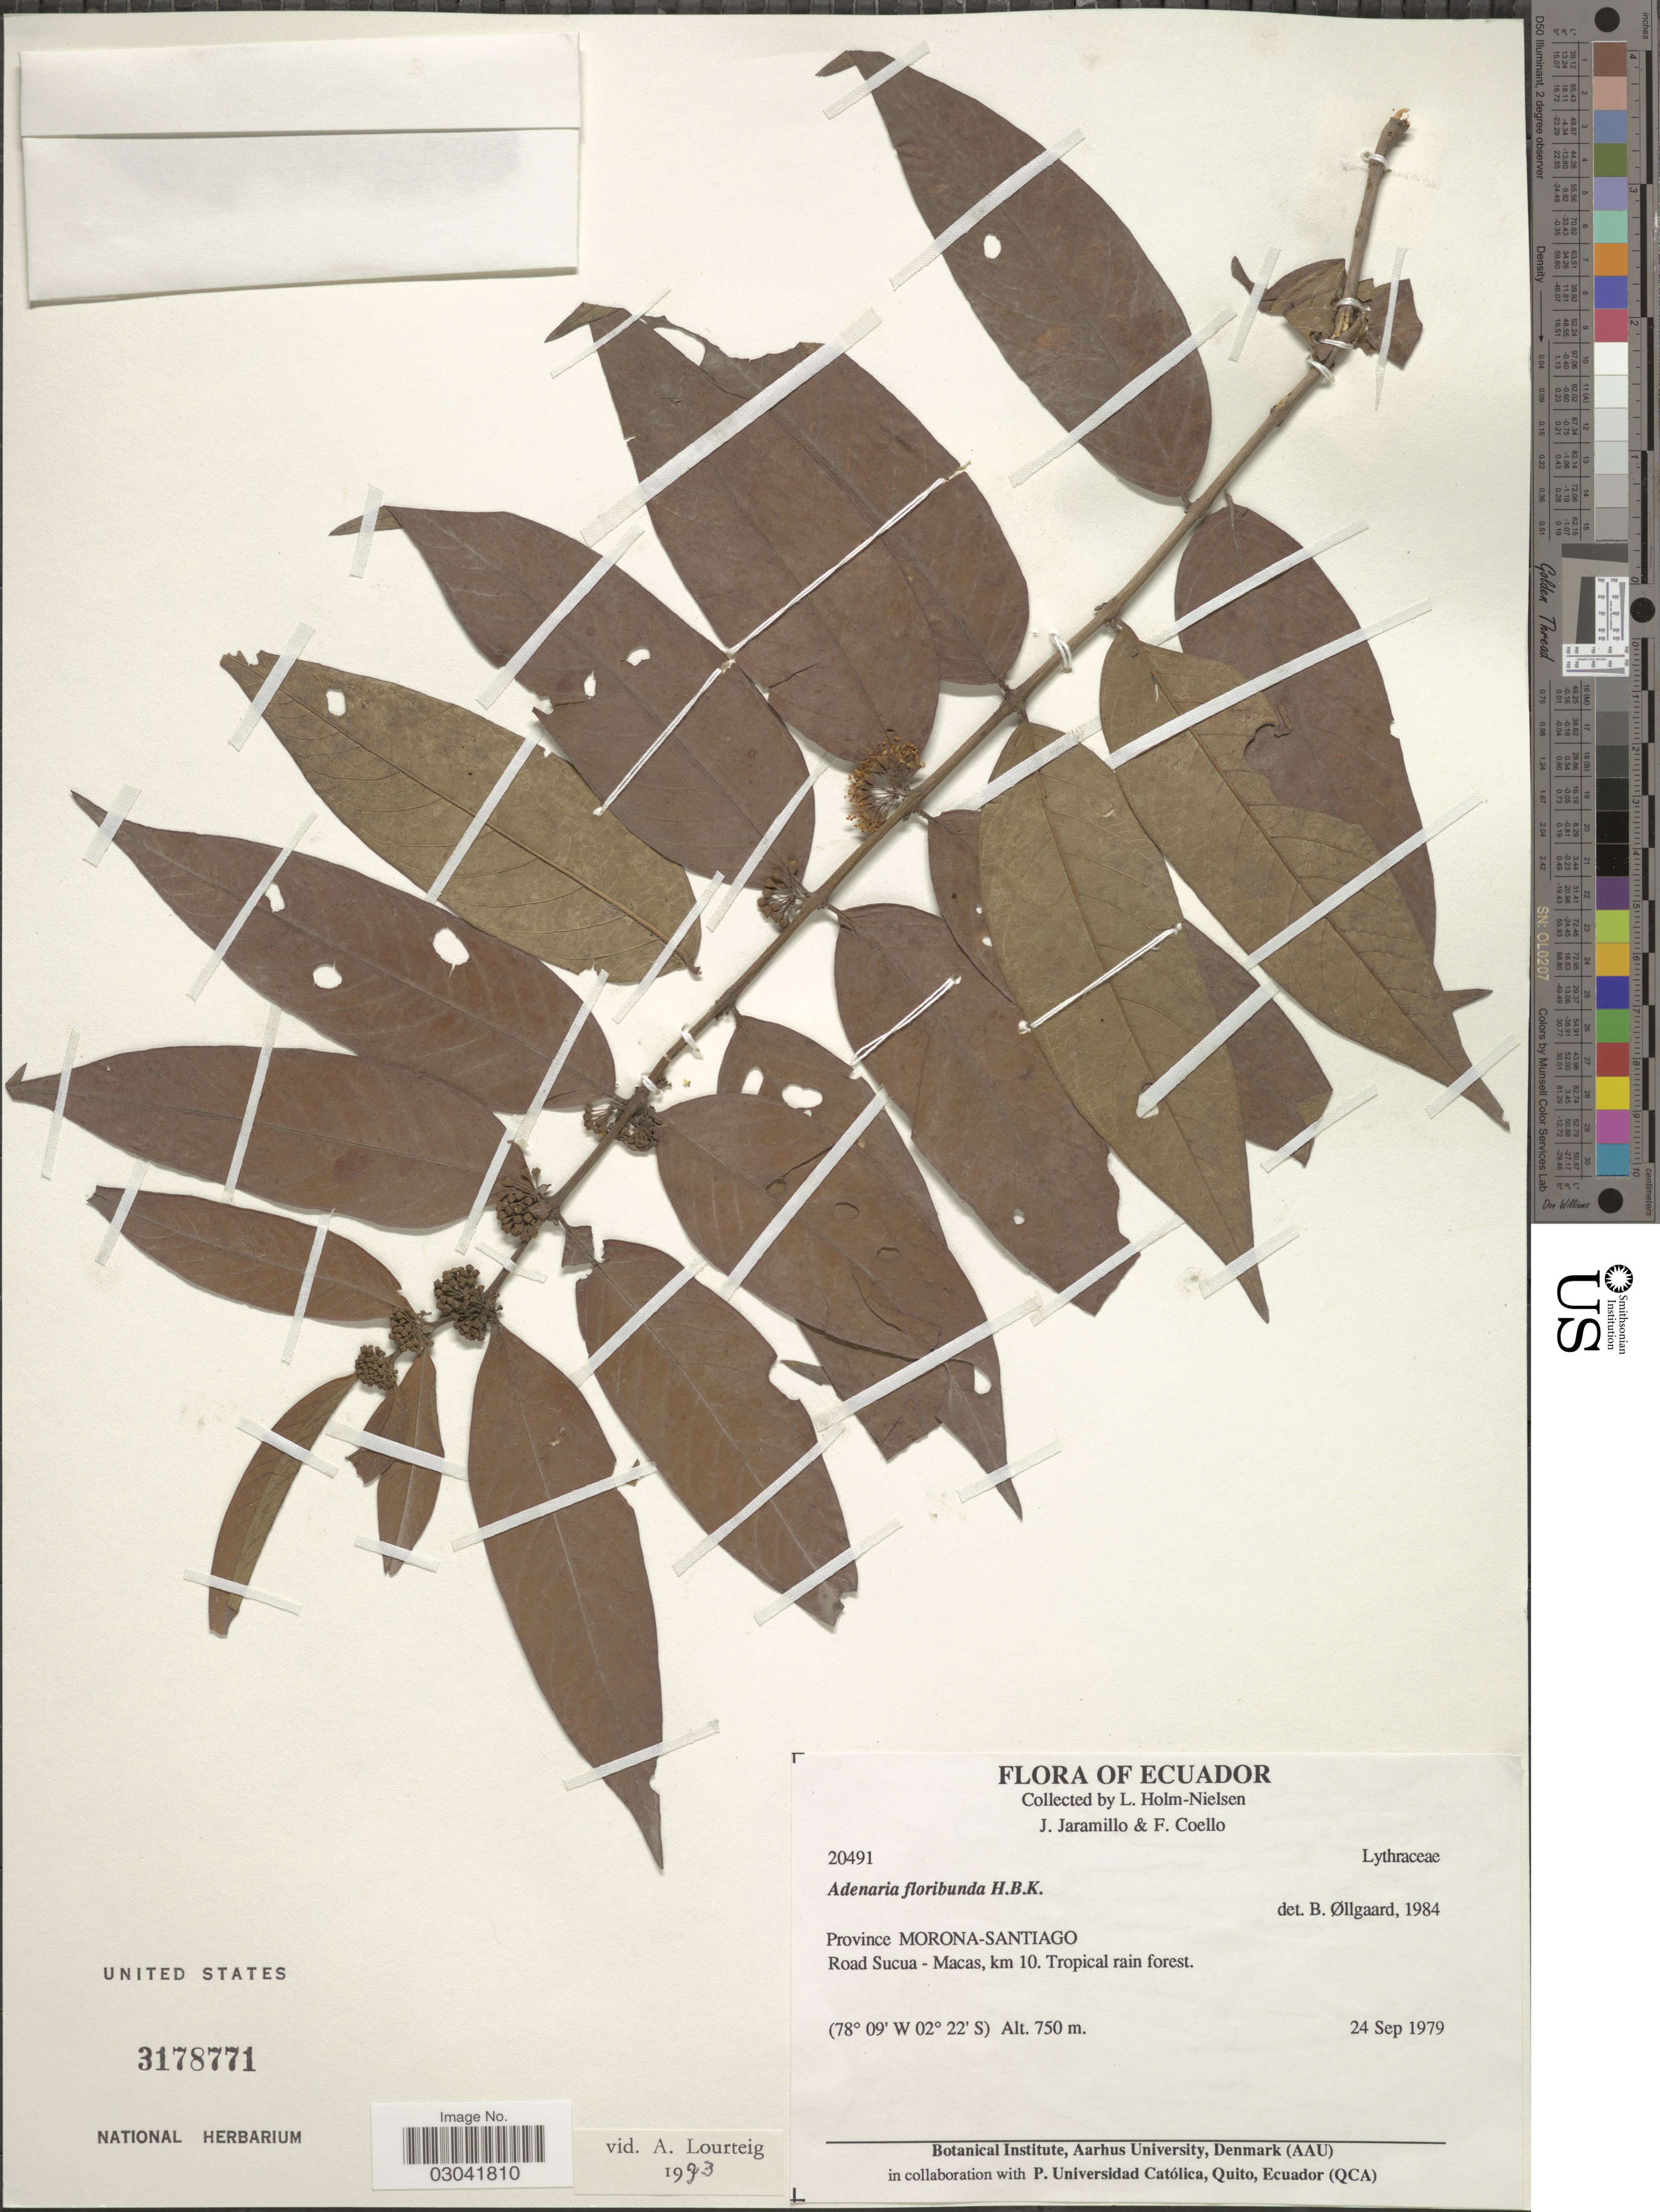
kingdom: Plantae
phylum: Tracheophyta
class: Magnoliopsida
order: Myrtales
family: Lythraceae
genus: Adenaria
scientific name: Adenaria floribunda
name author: Kunth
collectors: L. Holm-Nielsen, J. Jaramillo & F. Coello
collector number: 20491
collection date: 1979-09-24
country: Ecuador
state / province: Morona-Santiago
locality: Road Sucua - Macas, km 10.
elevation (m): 750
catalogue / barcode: US 3178771